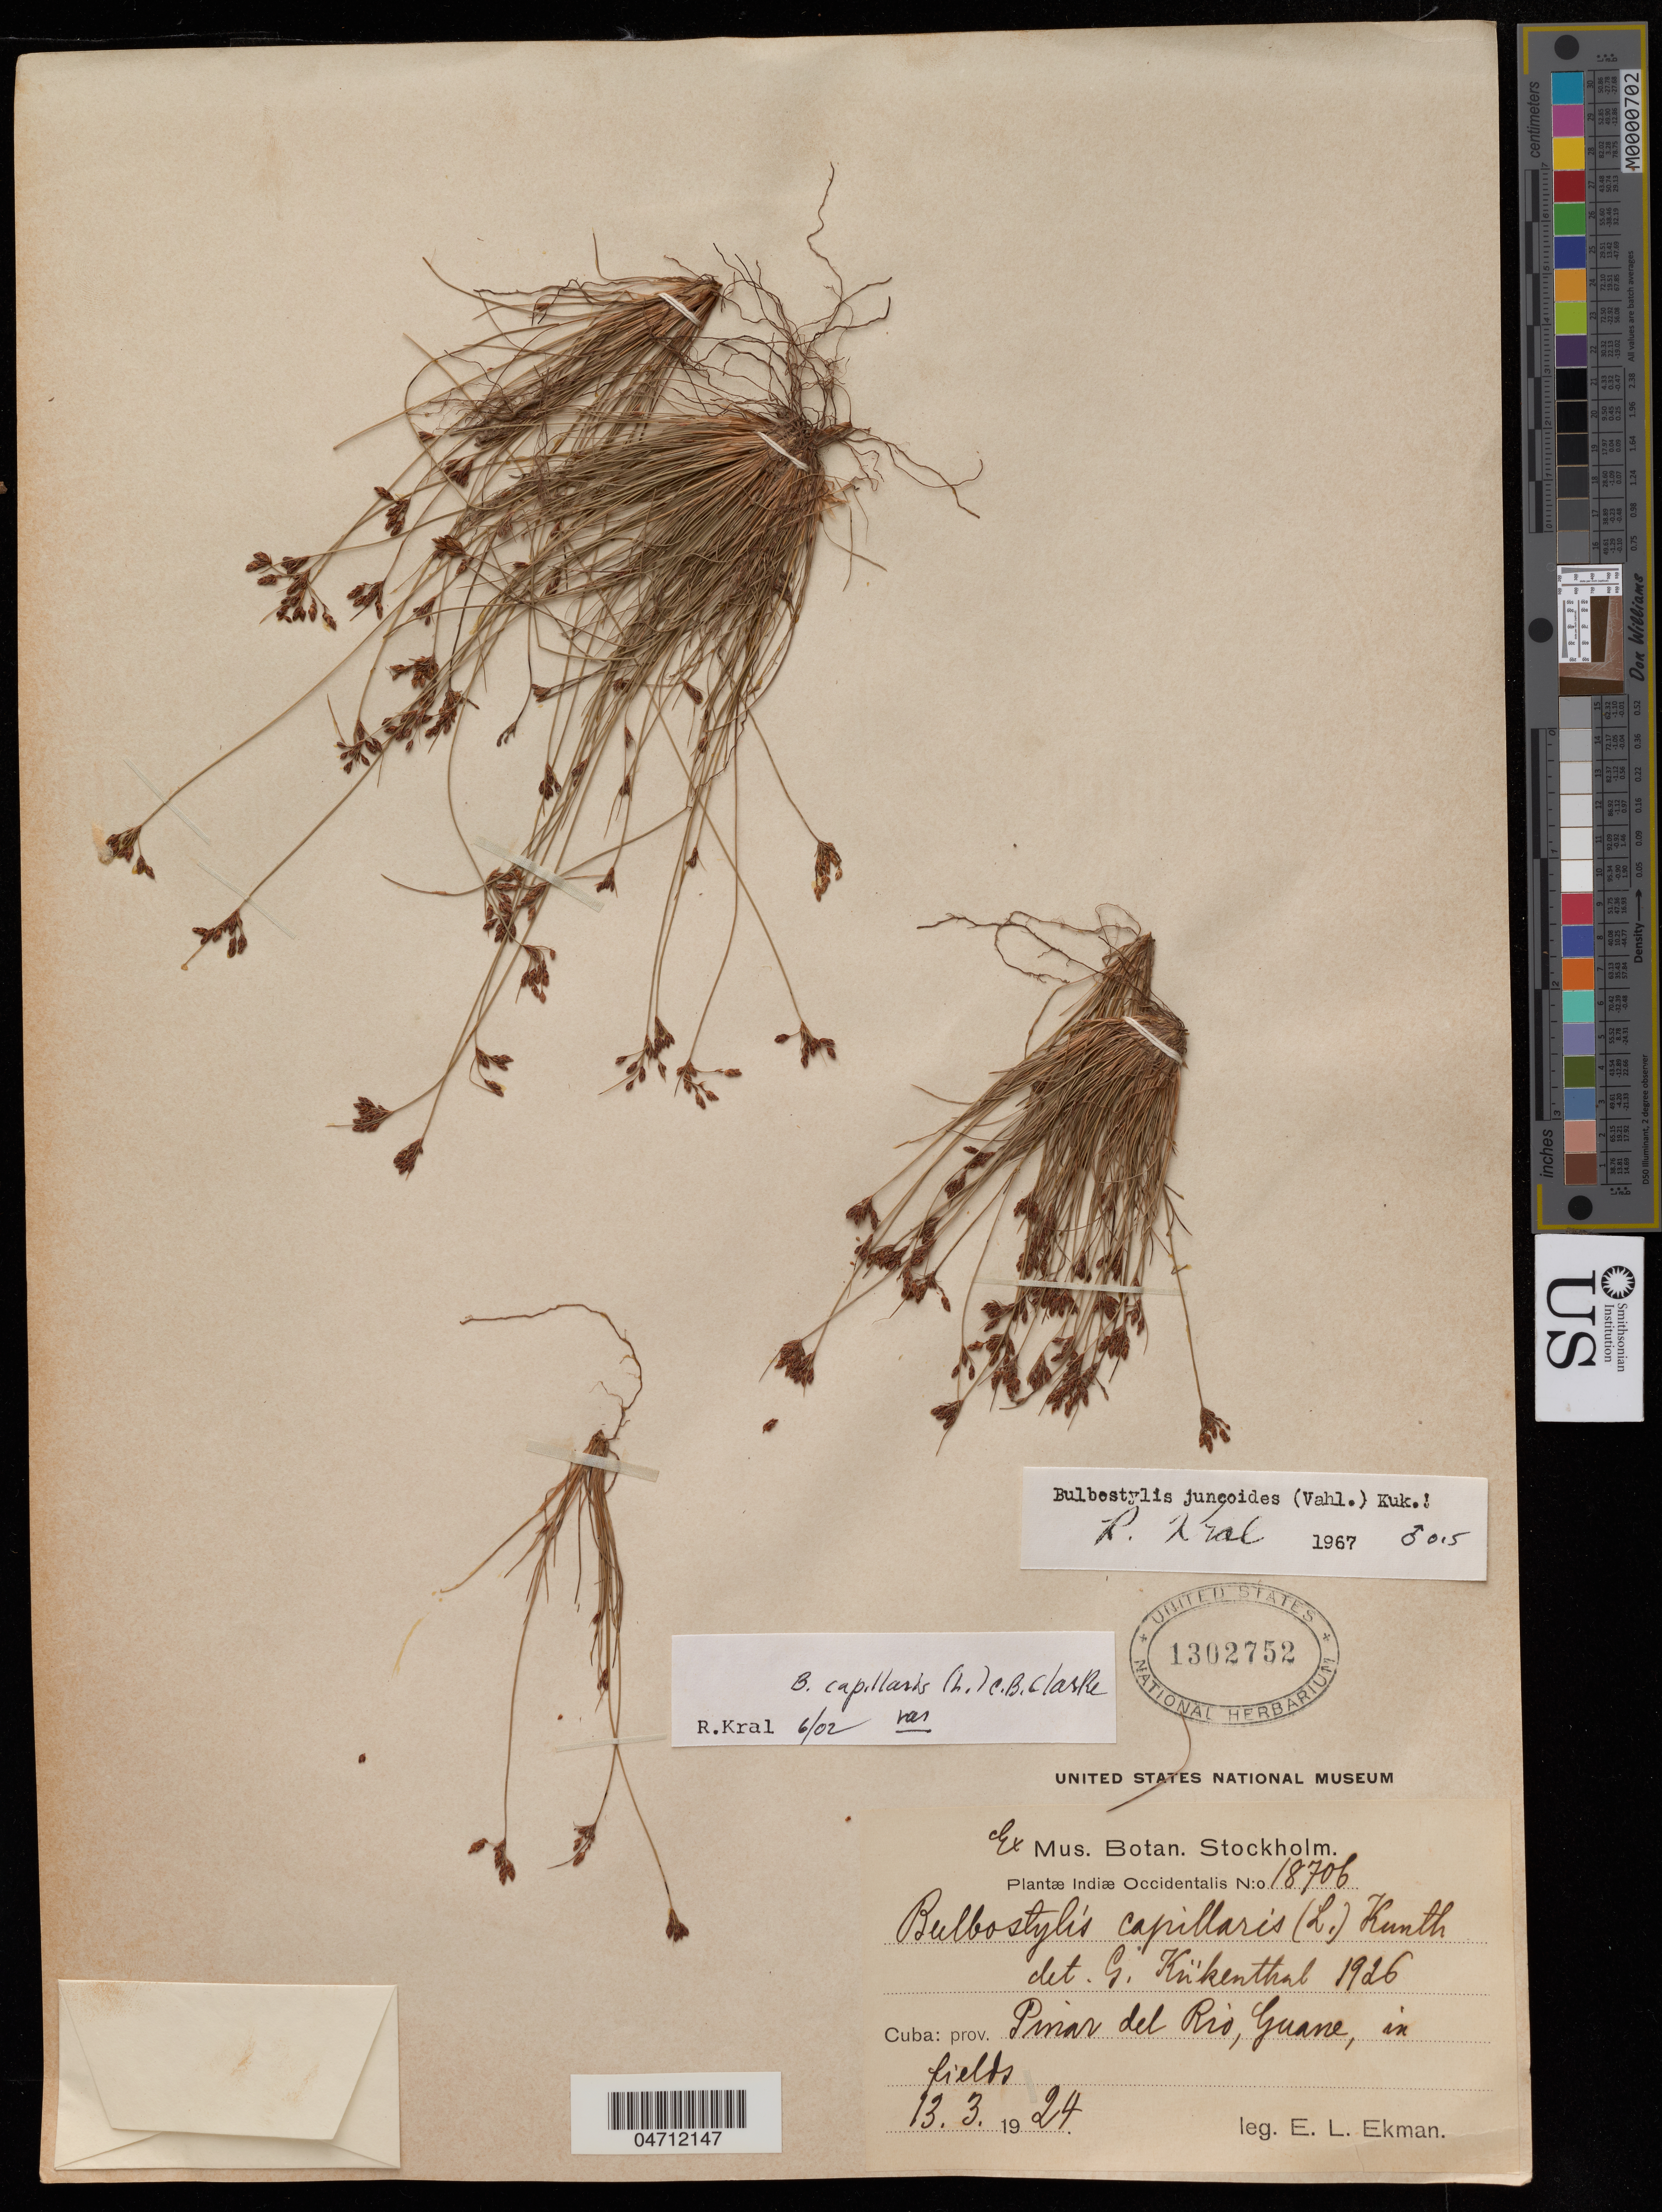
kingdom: Plantae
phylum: Tracheophyta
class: Liliopsida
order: Poales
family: Cyperaceae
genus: Bulbostylis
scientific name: Bulbostylis capillaris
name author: (L.) Kunth ex C.B. Clarke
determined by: Kral, Robert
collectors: E. L. Ekman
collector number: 18706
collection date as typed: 13 Mar 1924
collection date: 1924-03-13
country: Cuba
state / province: Pinar del Rio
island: Cuba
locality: Prope Guane secus Rio Portales ad La "Ullóa"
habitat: In fields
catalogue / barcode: US 1302752